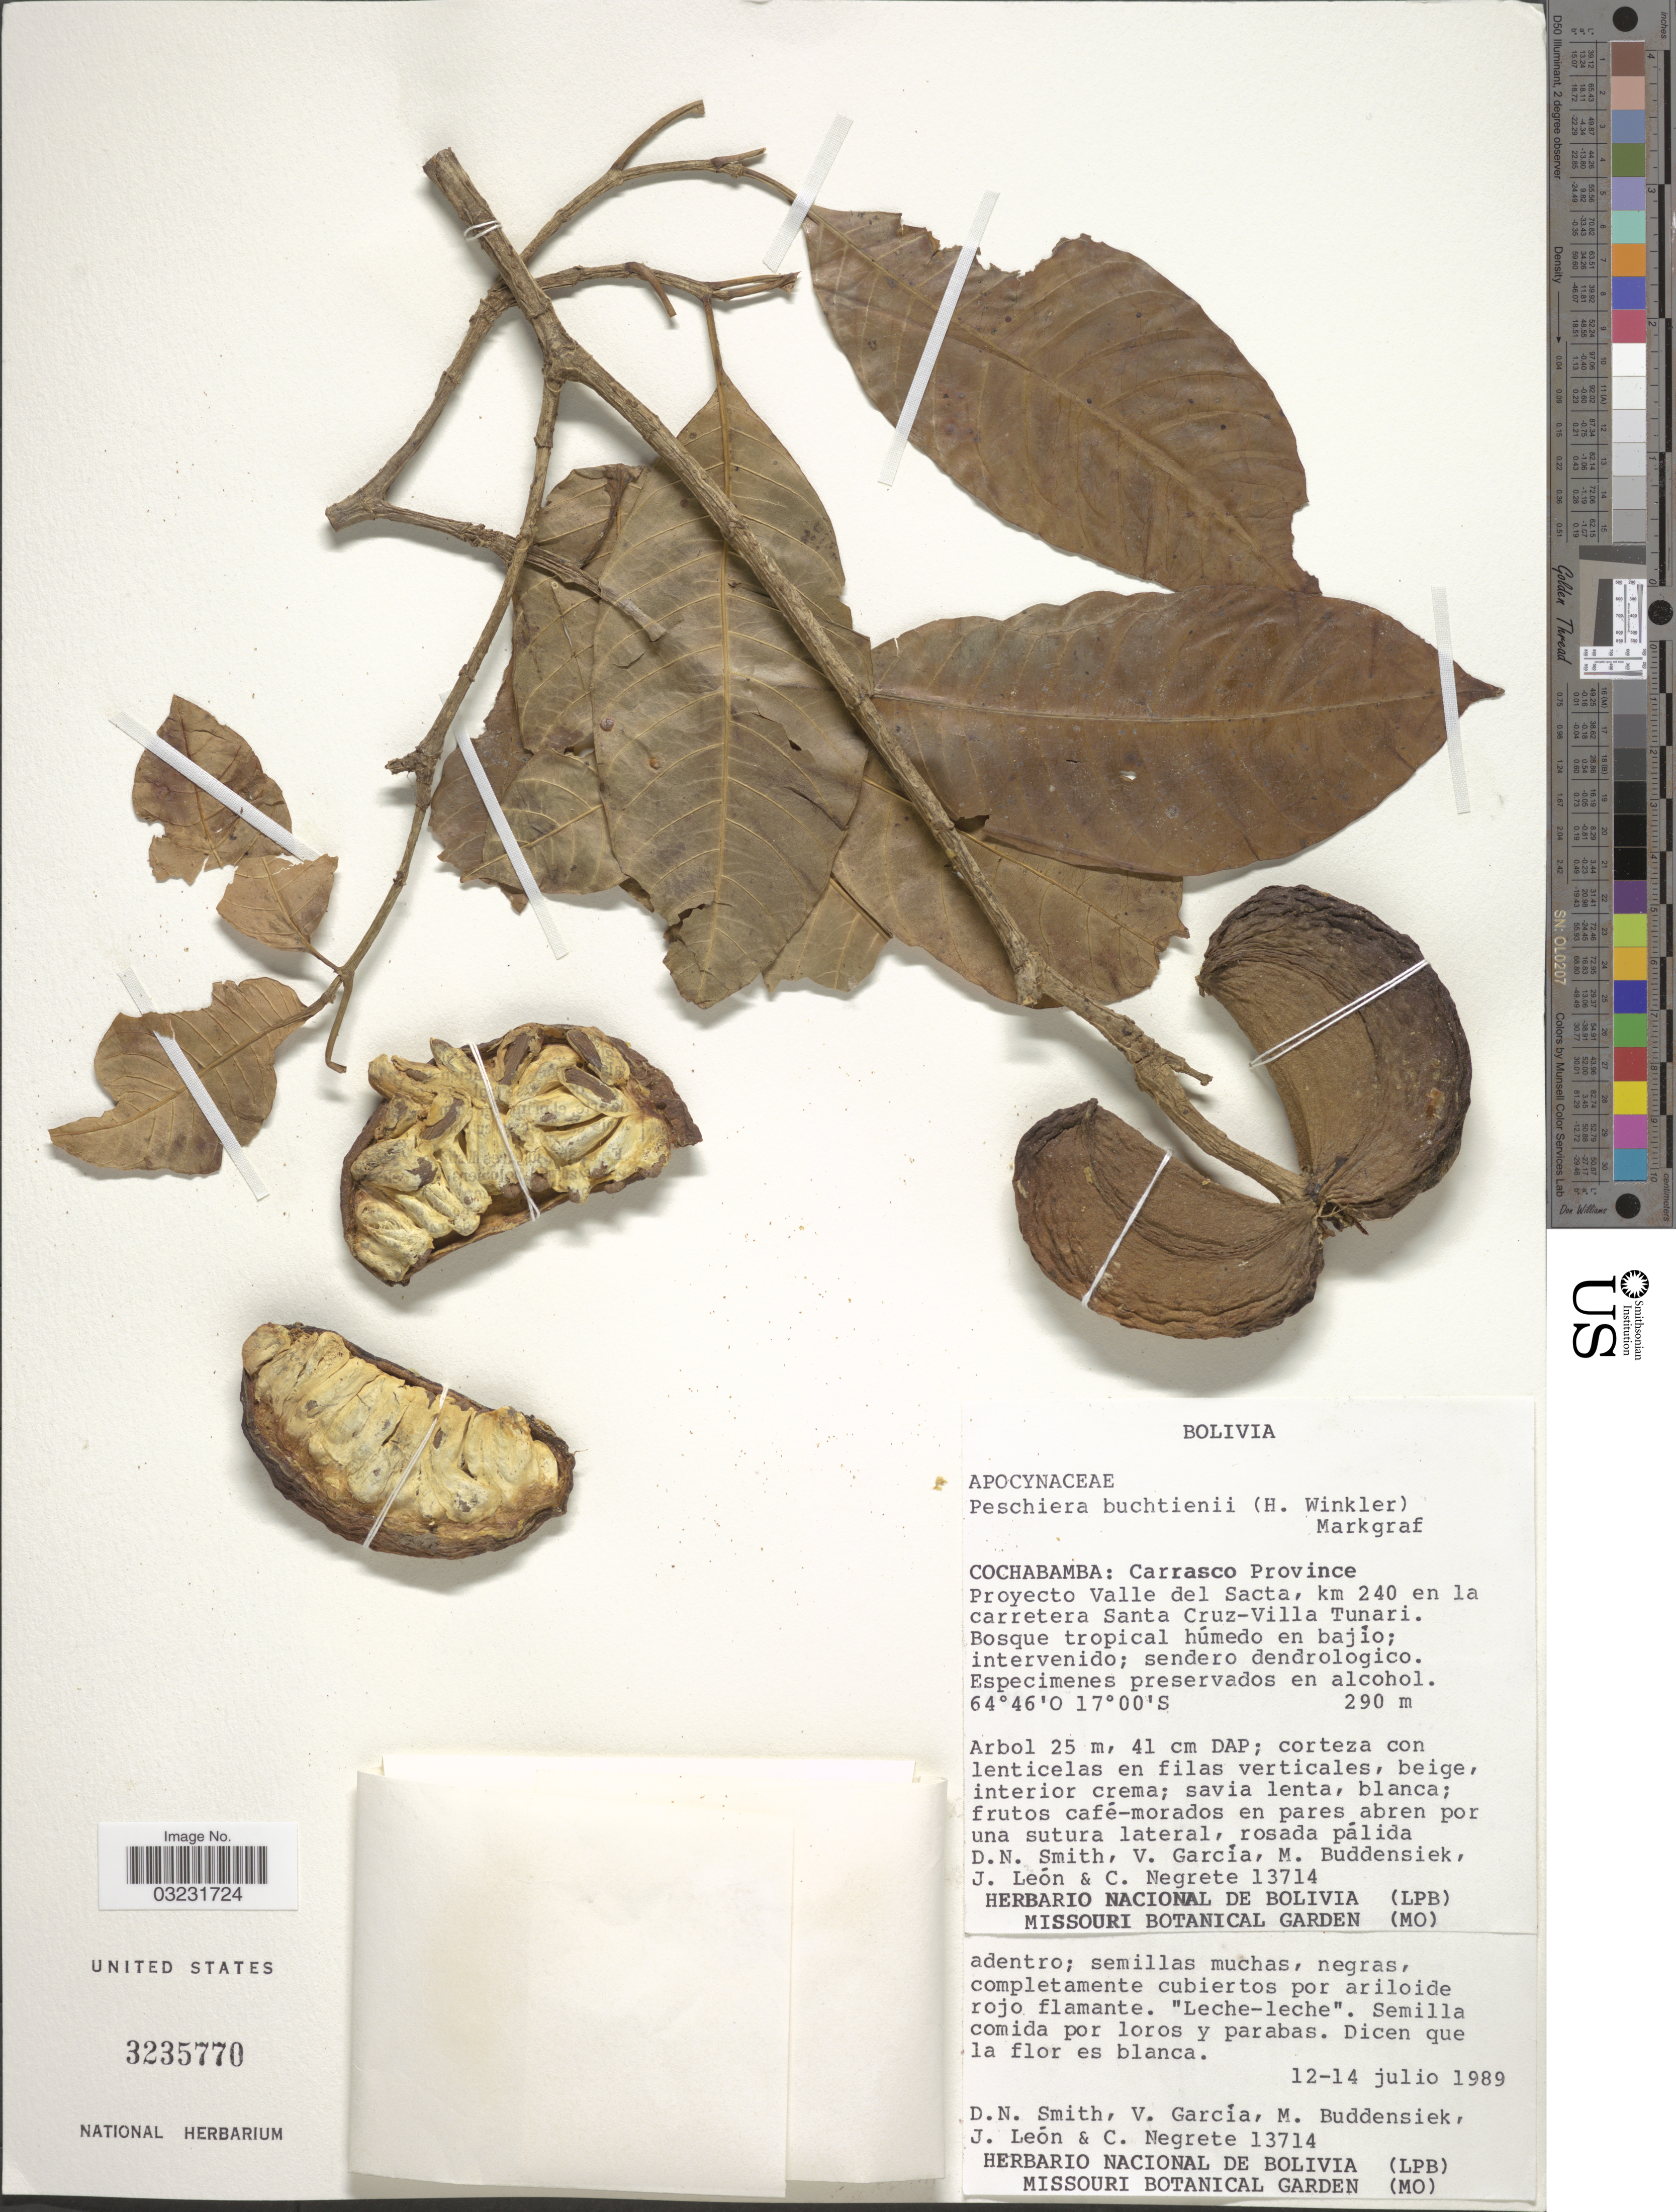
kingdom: Plantae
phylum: Tracheophyta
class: Magnoliopsida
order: Gentianales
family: Apocynaceae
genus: Tabernaemontana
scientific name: Tabernaemontana cymosa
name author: Jacq.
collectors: D. Smith, V. Garcia, M. Buddensiek & J. León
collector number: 13714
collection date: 1989-07-12/1989-07-14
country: Bolivia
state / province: Cochabamba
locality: Carrasco Province. Proyecto Valle del Sacta, km 240 en la carretera Santa Cruz-Villa Tunari.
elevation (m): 290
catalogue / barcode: US 3235770